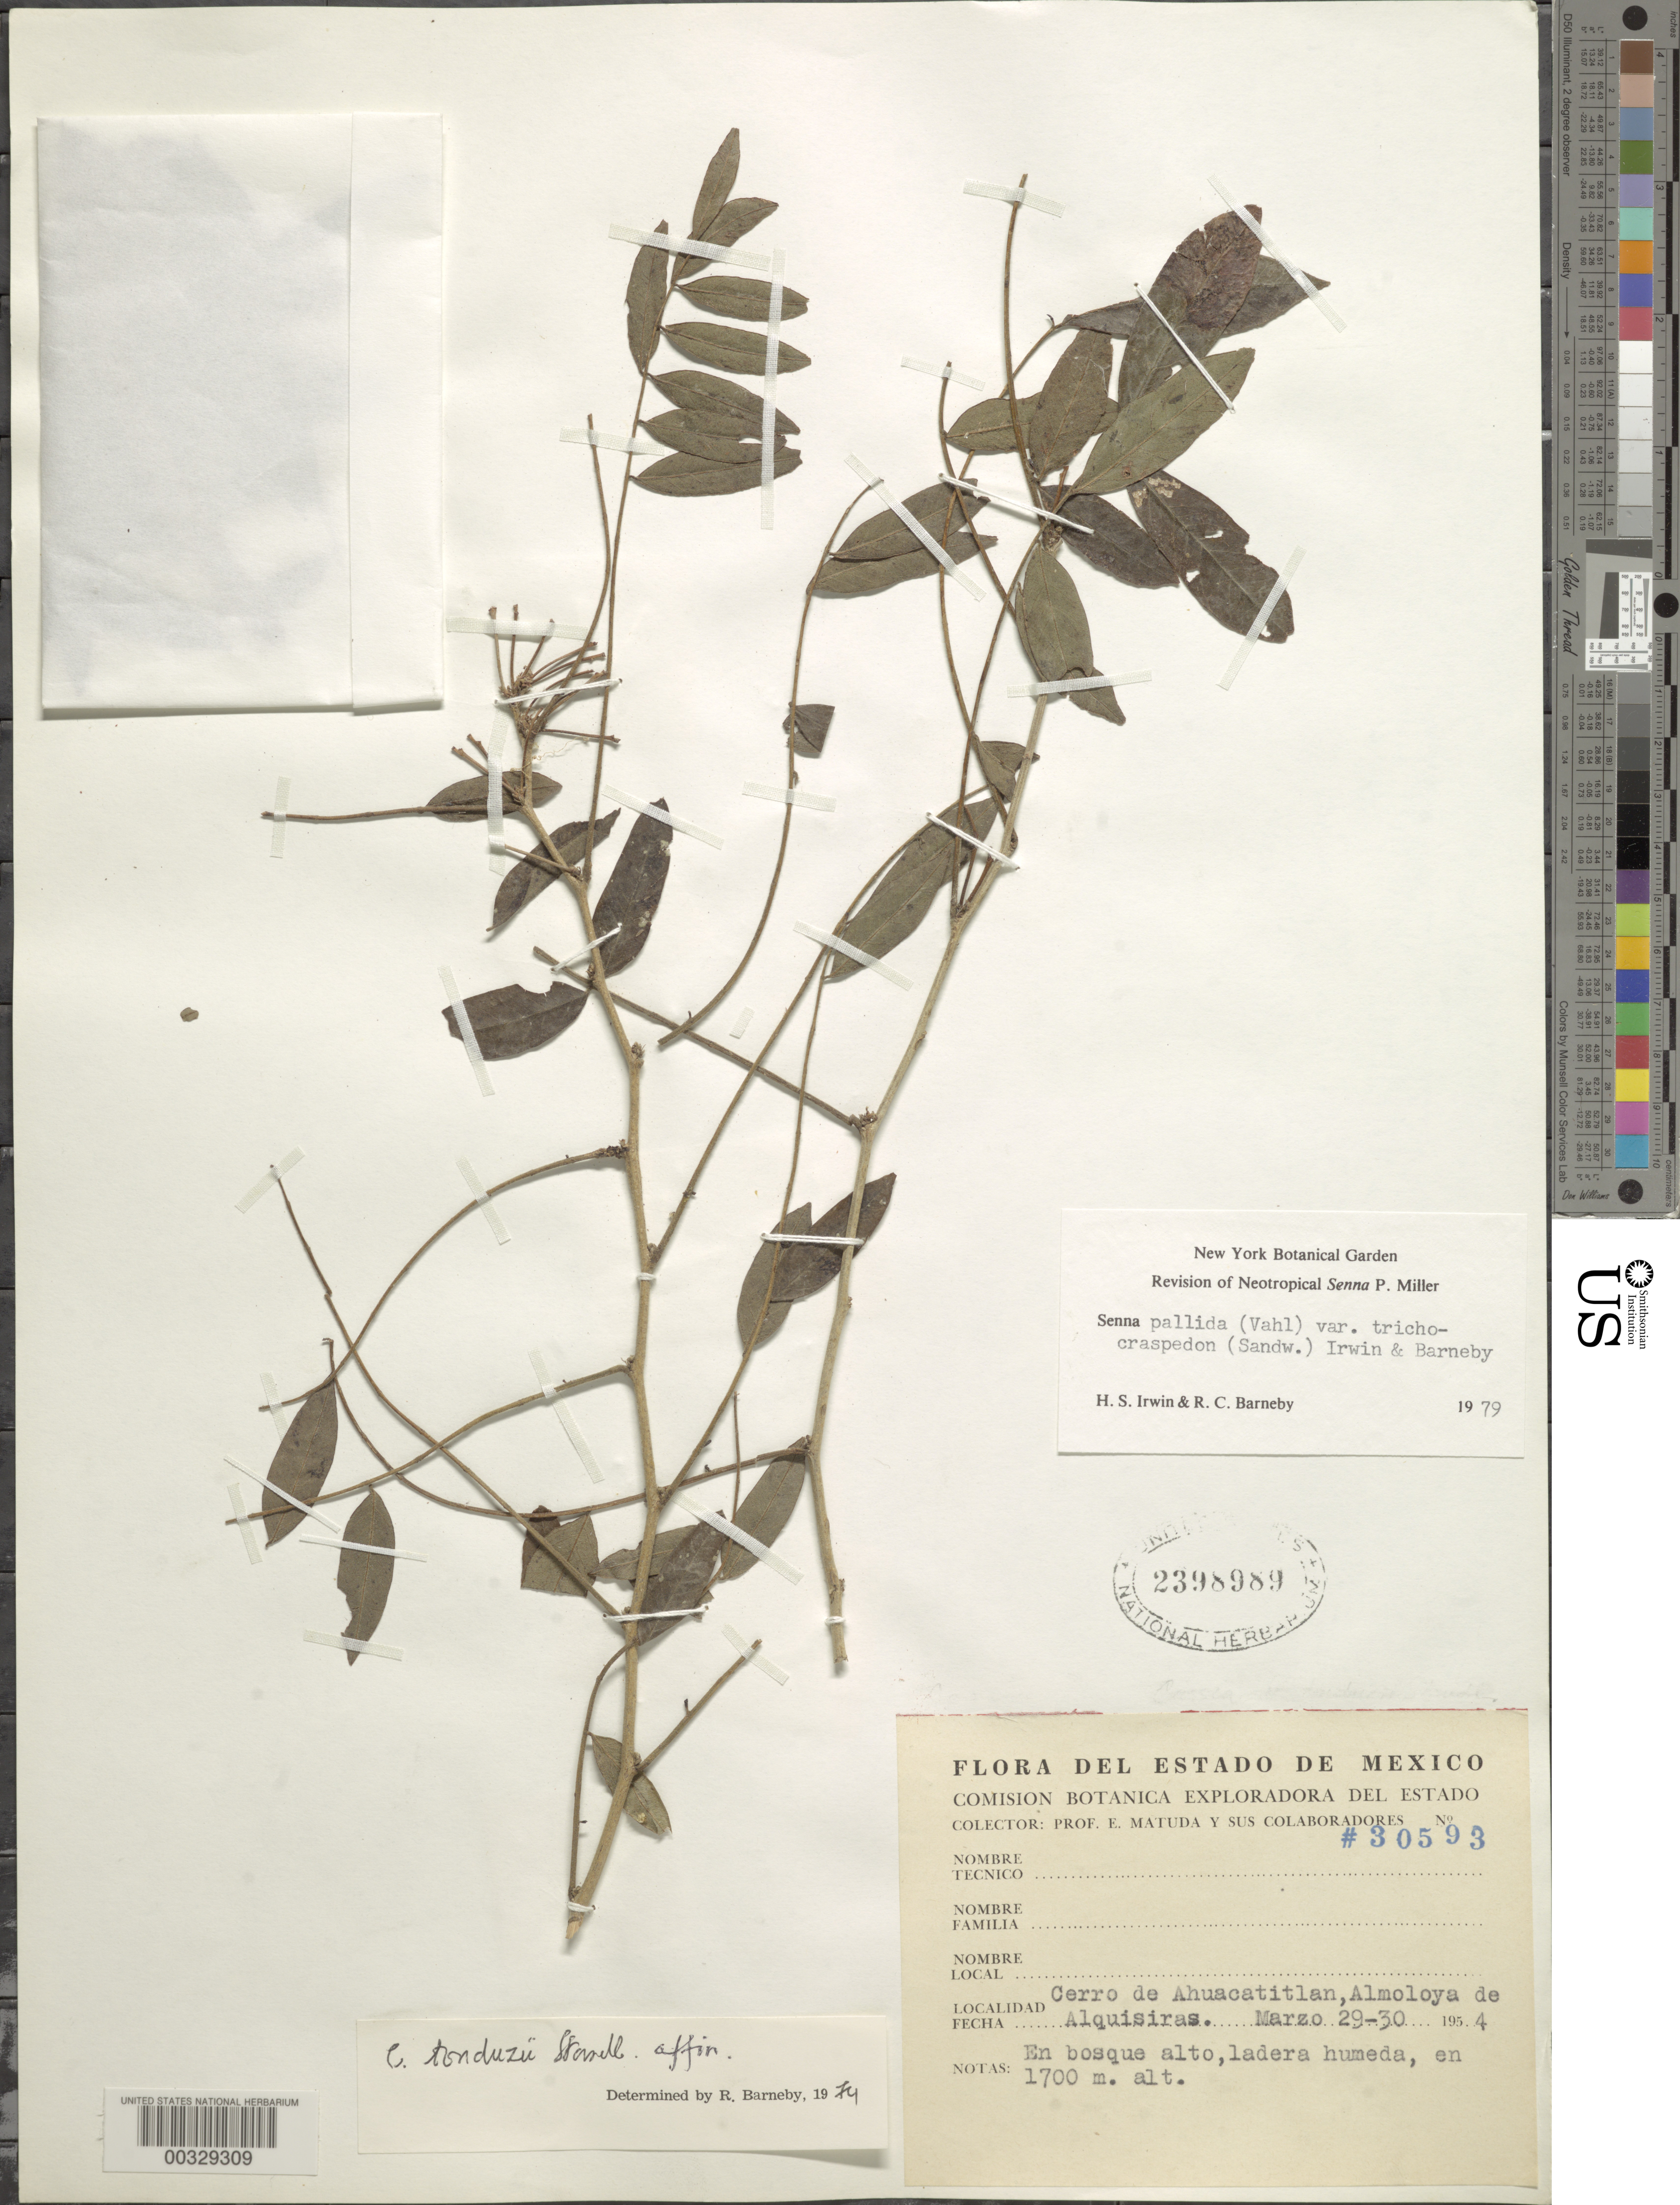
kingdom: Plantae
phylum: Tracheophyta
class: Magnoliopsida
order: Fabales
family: Fabaceae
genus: Senna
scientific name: Senna pallida var. trichocraspeden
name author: (Sandwith) H.S. Irwin & Barneby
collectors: E. Matuda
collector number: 30593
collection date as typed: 29 Mar 1954 to 30 Mar 1954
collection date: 1954-03-29/1954-03-30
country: Mexico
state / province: México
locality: Cerro de Ahuacatitlan, Almoloya de Alquisiras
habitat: Tall forest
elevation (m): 1700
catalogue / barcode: US 2398989-2